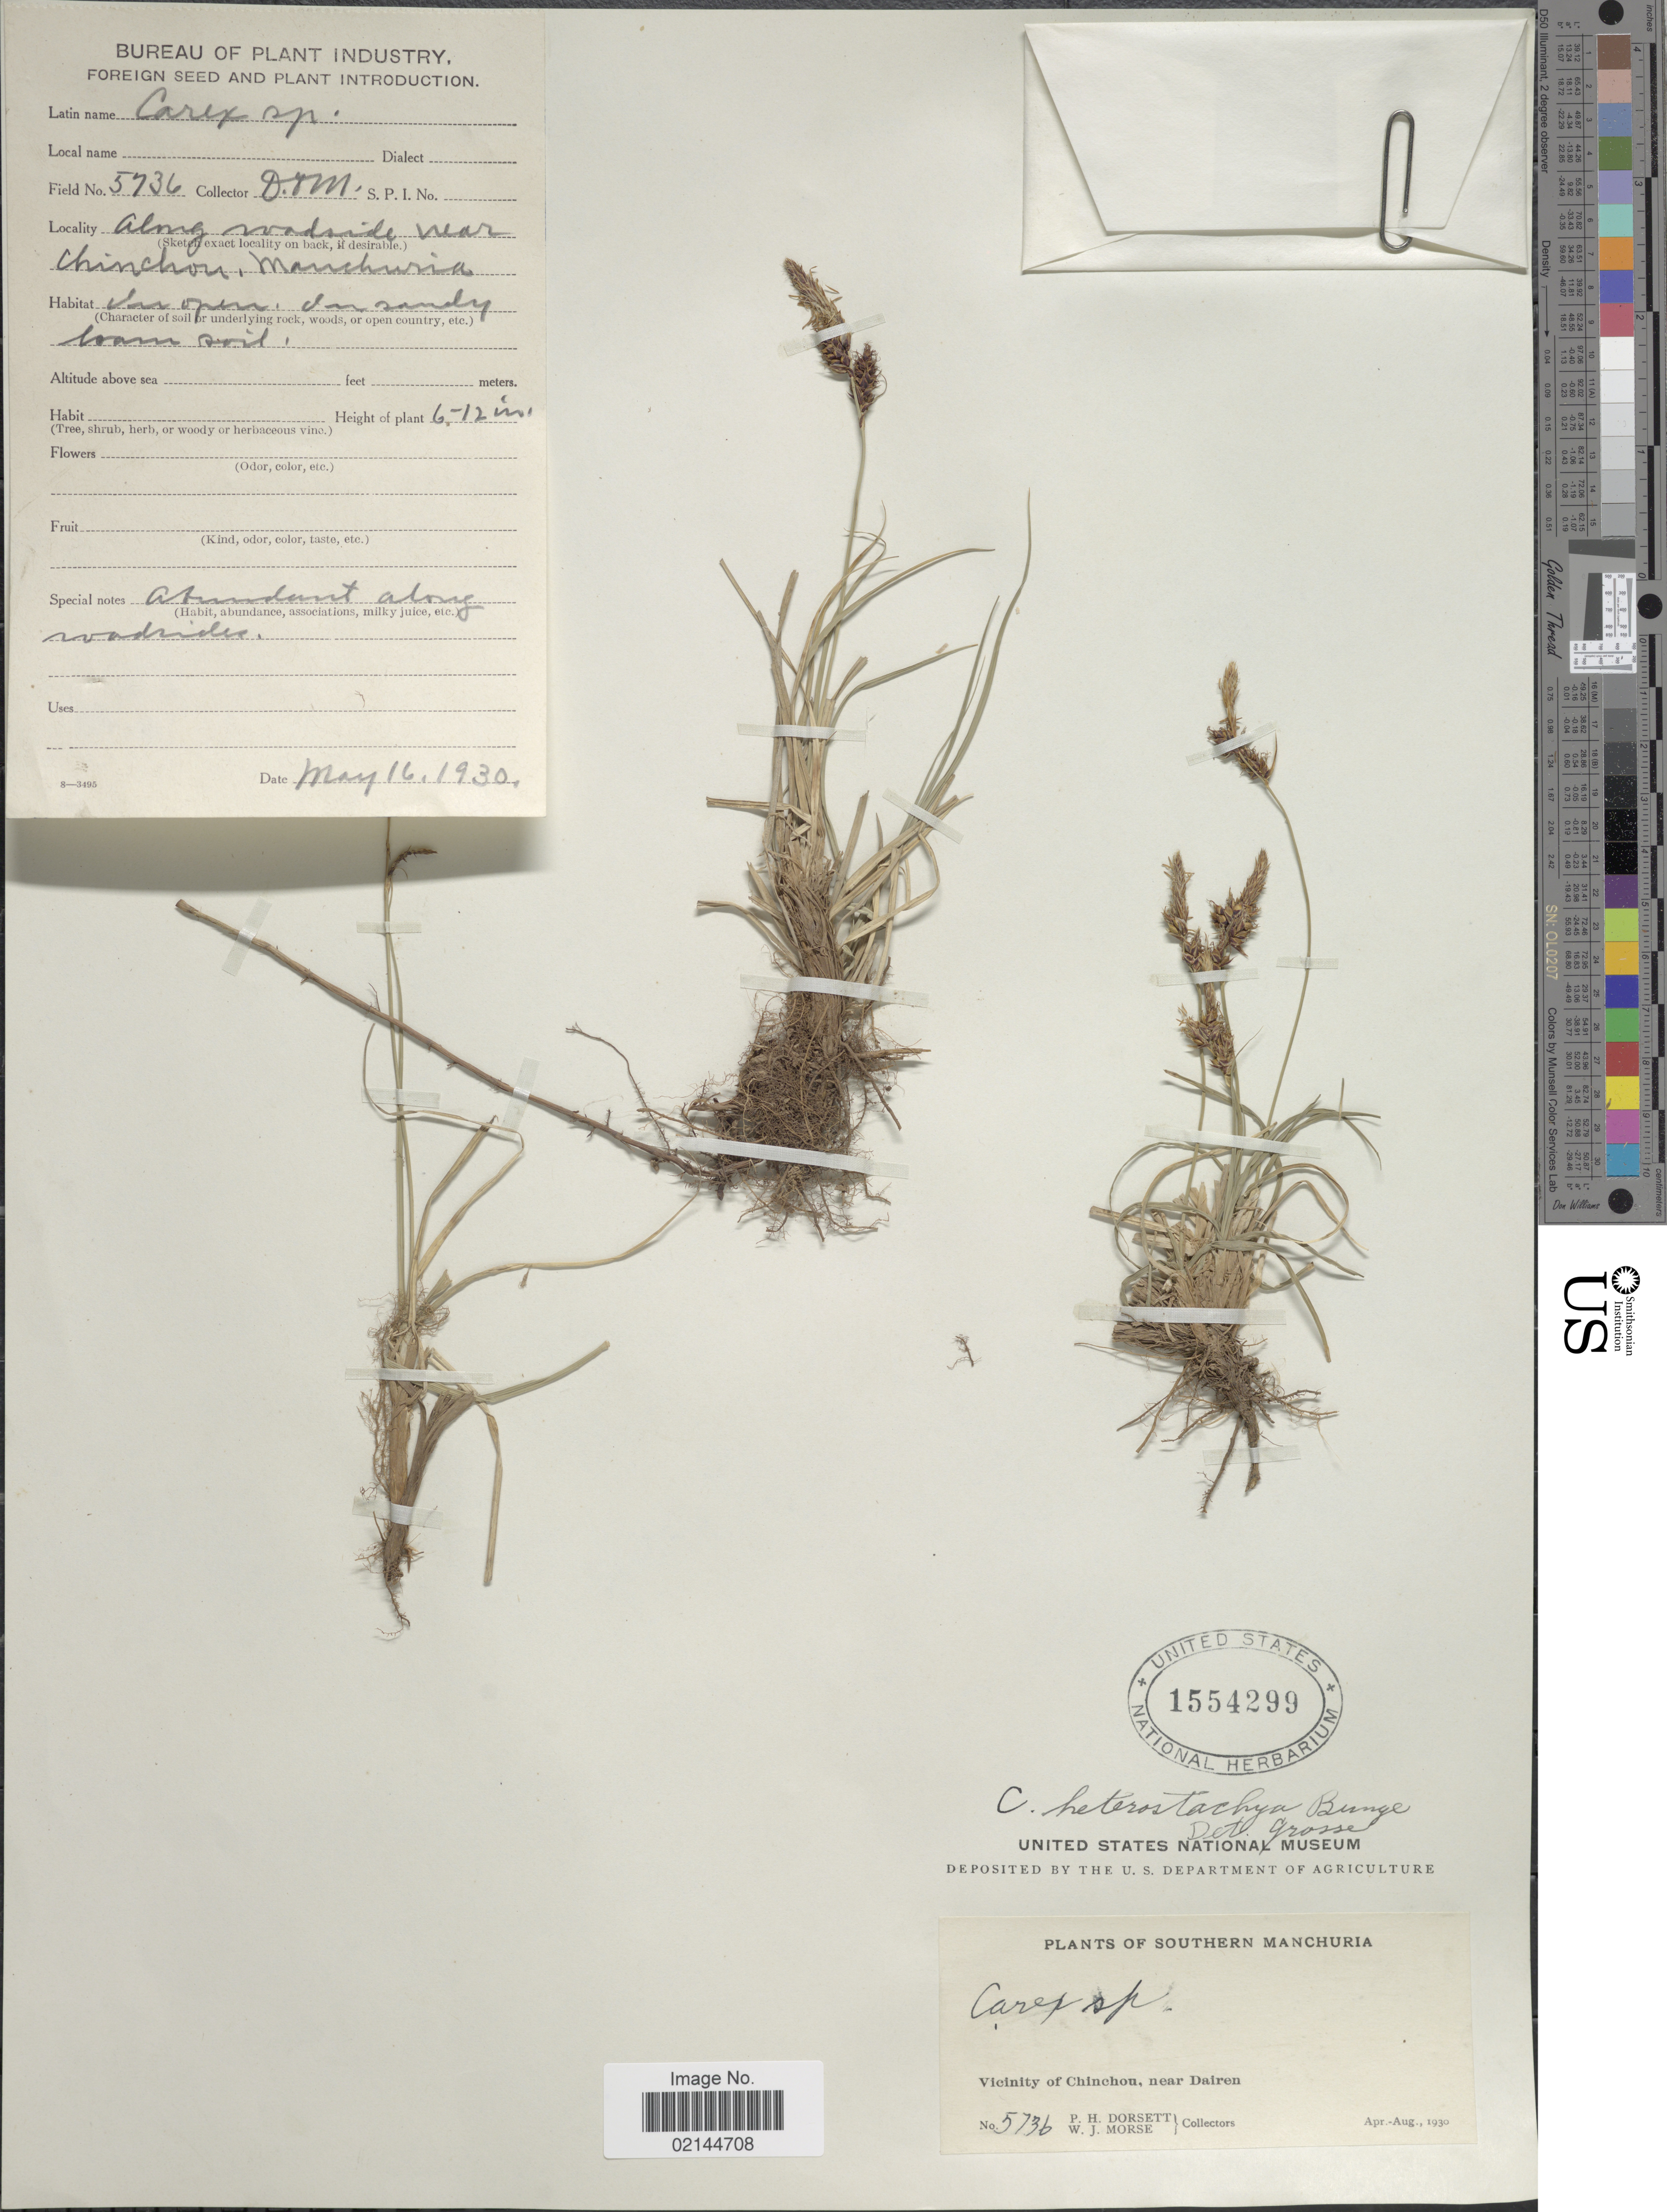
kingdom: Plantae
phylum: Tracheophyta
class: Liliopsida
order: Poales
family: Cyperaceae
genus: Carex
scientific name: Carex heterostachya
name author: Bunge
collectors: P. H. Dorsett & W. J. Morse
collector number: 5736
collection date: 1930-05-16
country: China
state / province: Liaoning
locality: Southern Manchuria. Vicinity of Chinchon, near Dairen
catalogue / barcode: US 1554299